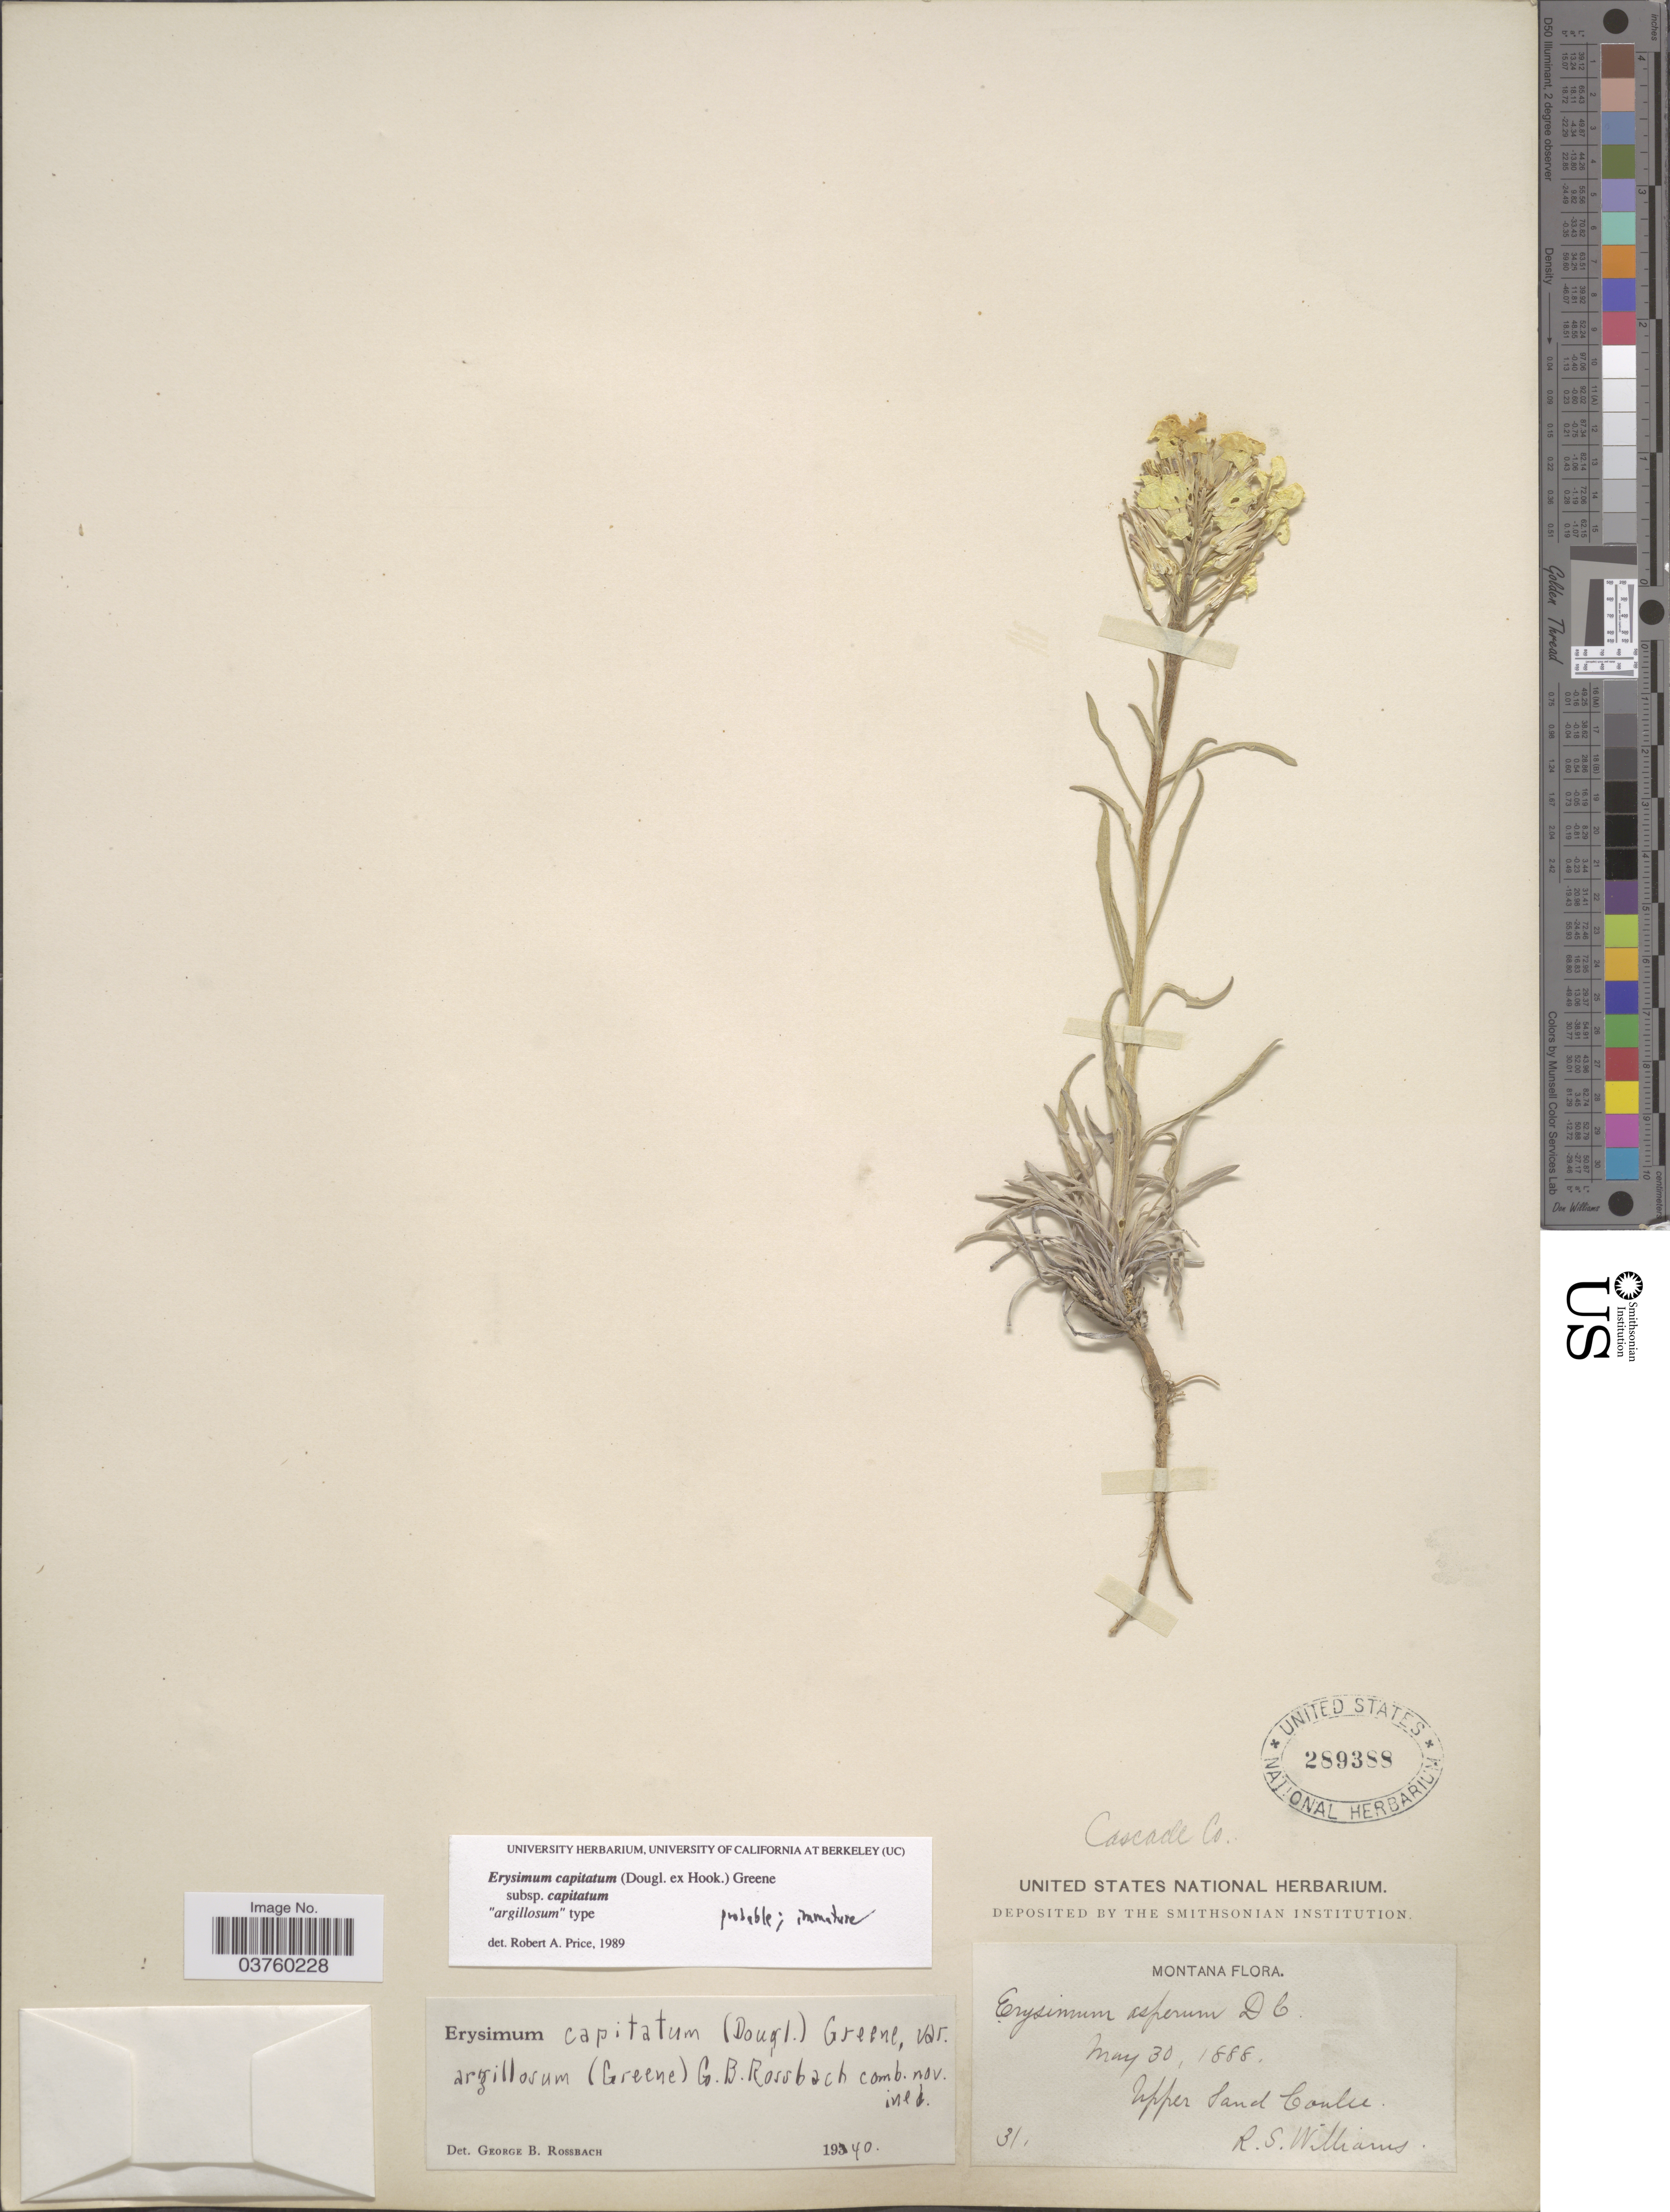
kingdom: Plantae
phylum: Tracheophyta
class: Magnoliopsida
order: Brassicales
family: Brassicaceae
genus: Erysimum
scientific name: Erysimum capitatum subsp. capitatum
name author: (Douglas ex Hook.) Greene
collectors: R. S. Williams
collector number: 31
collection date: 1888-05-30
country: United States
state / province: Montana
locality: Upper land Coulee. Cascade Co.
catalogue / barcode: US 289388